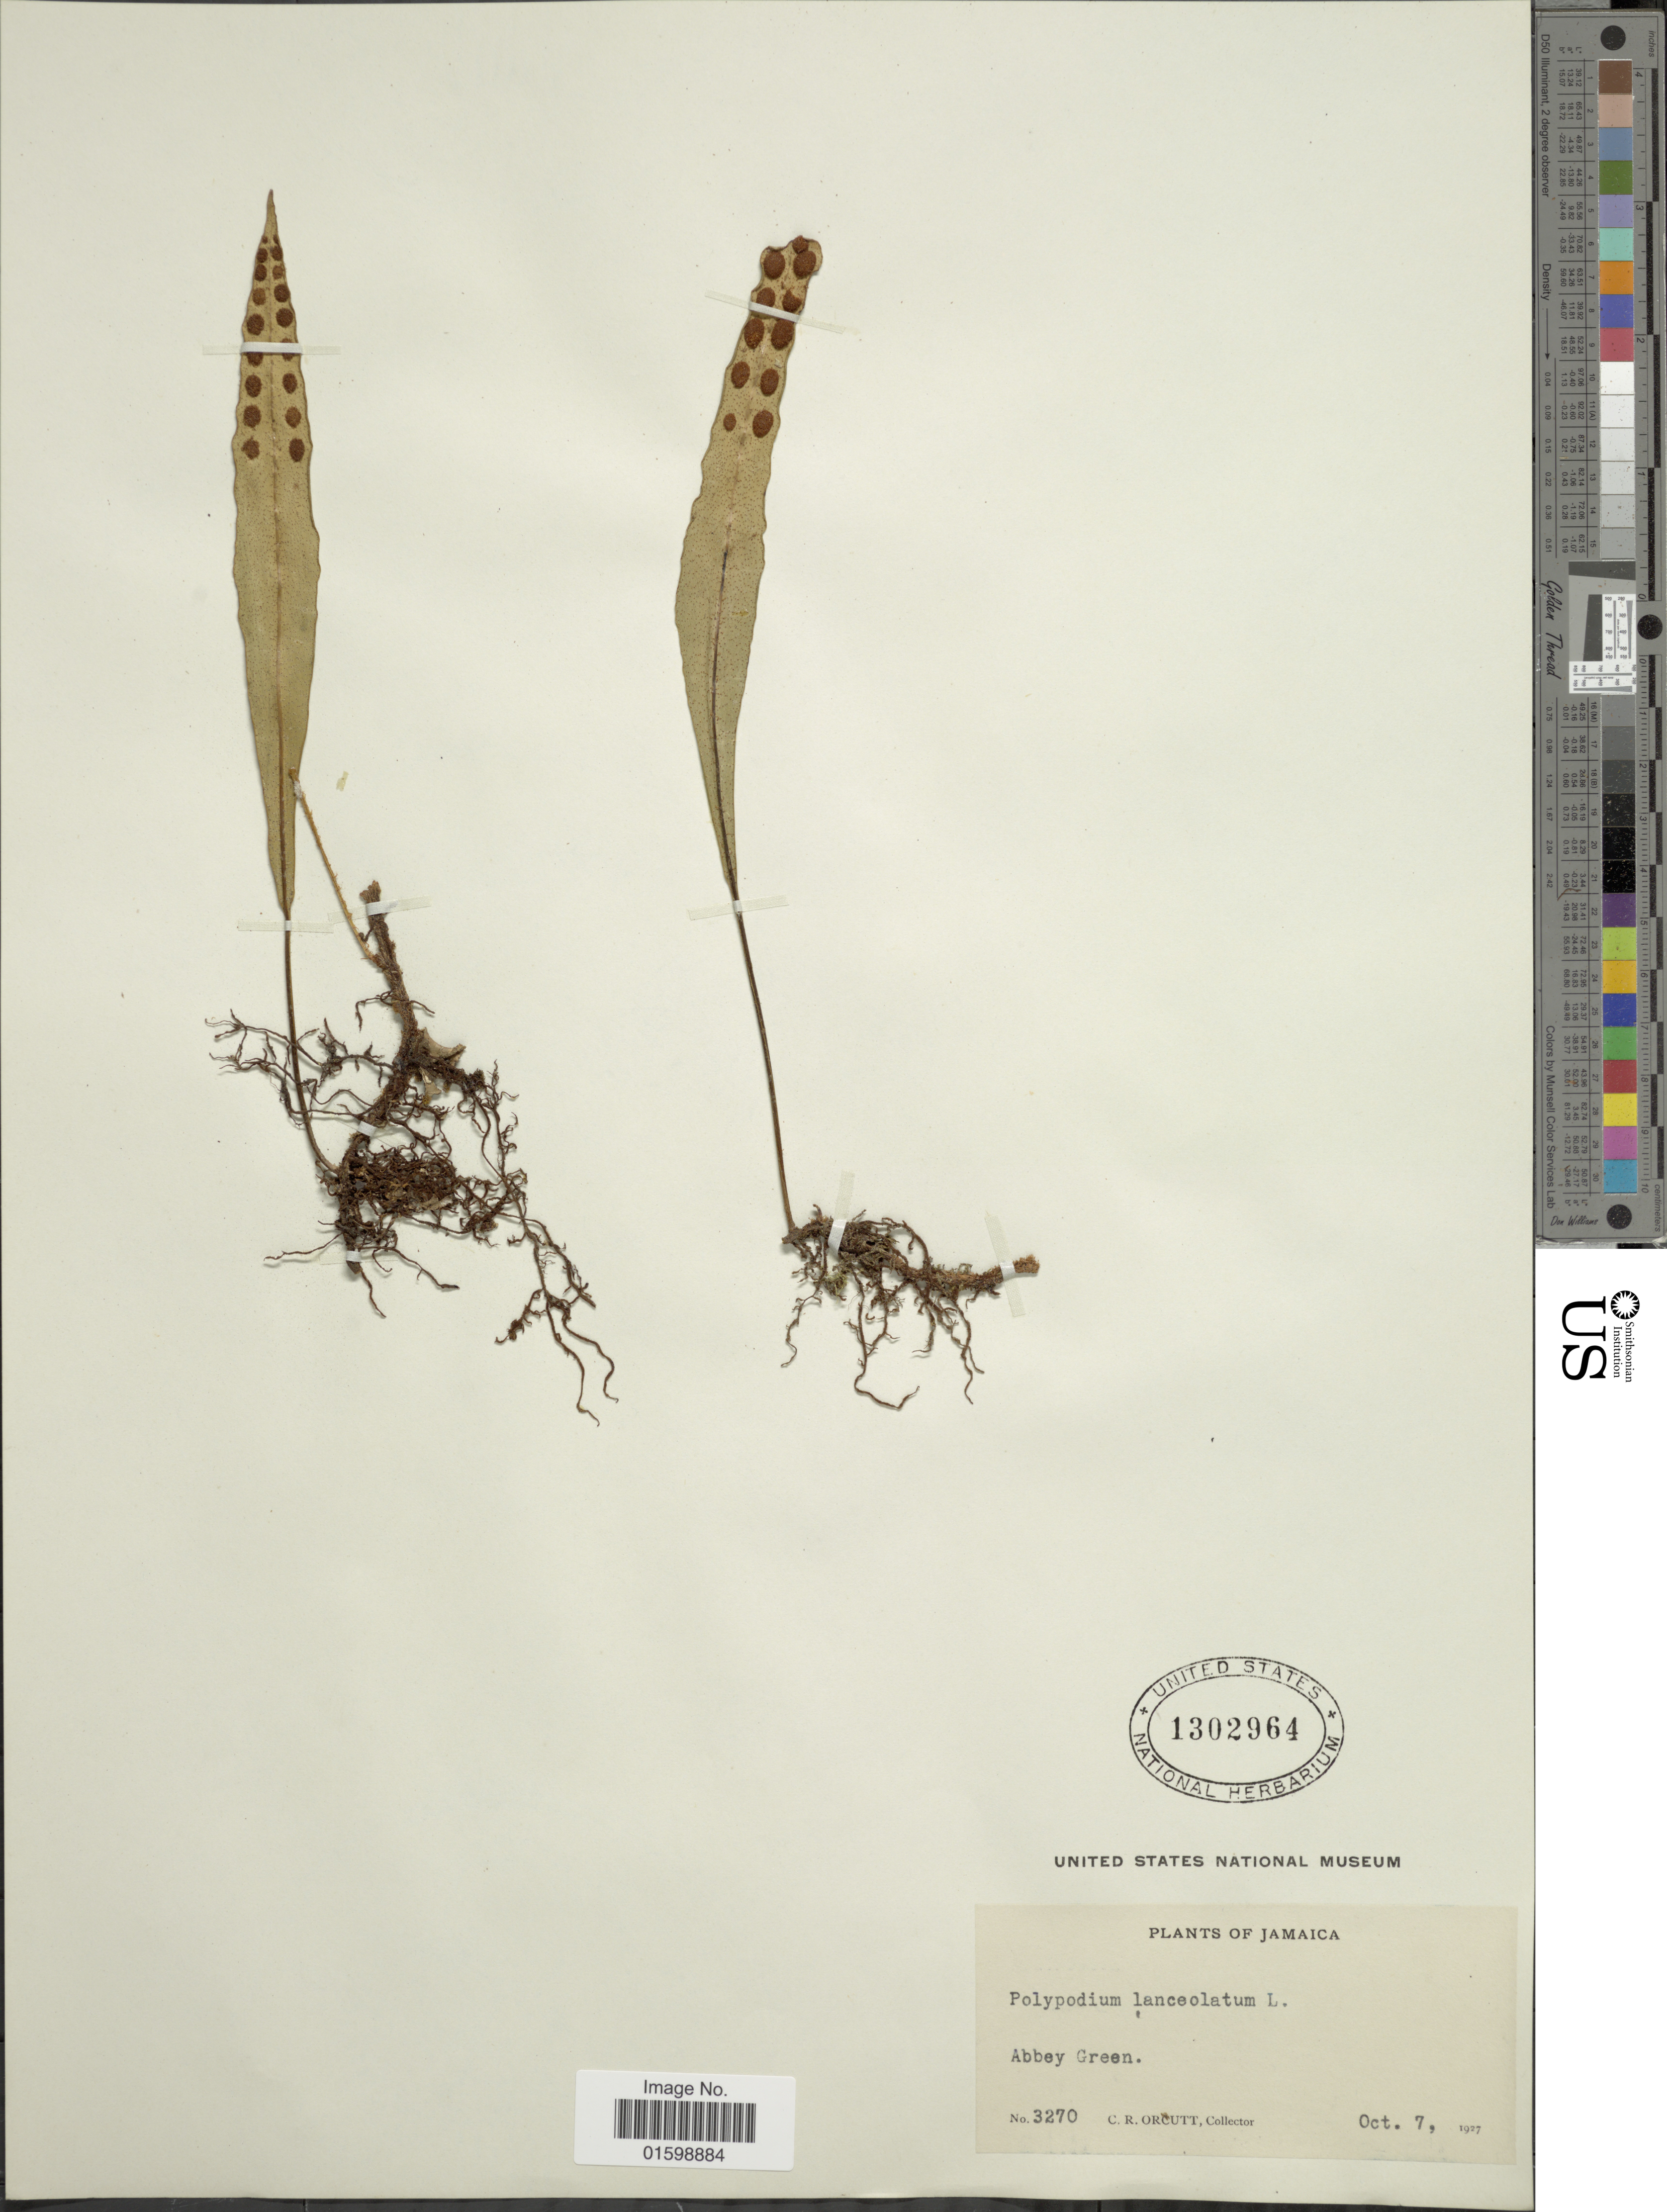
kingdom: Plantae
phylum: Tracheophyta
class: Polypodiopsida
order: Polypodiales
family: Polypodiaceae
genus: Pleopeltis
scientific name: Pleopeltis marginata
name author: A.R. Sm. & Tejero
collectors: C. R. Orcutt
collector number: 3270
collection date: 1927-10-07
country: Jamaica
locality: Abbey Green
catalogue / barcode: US 1302964